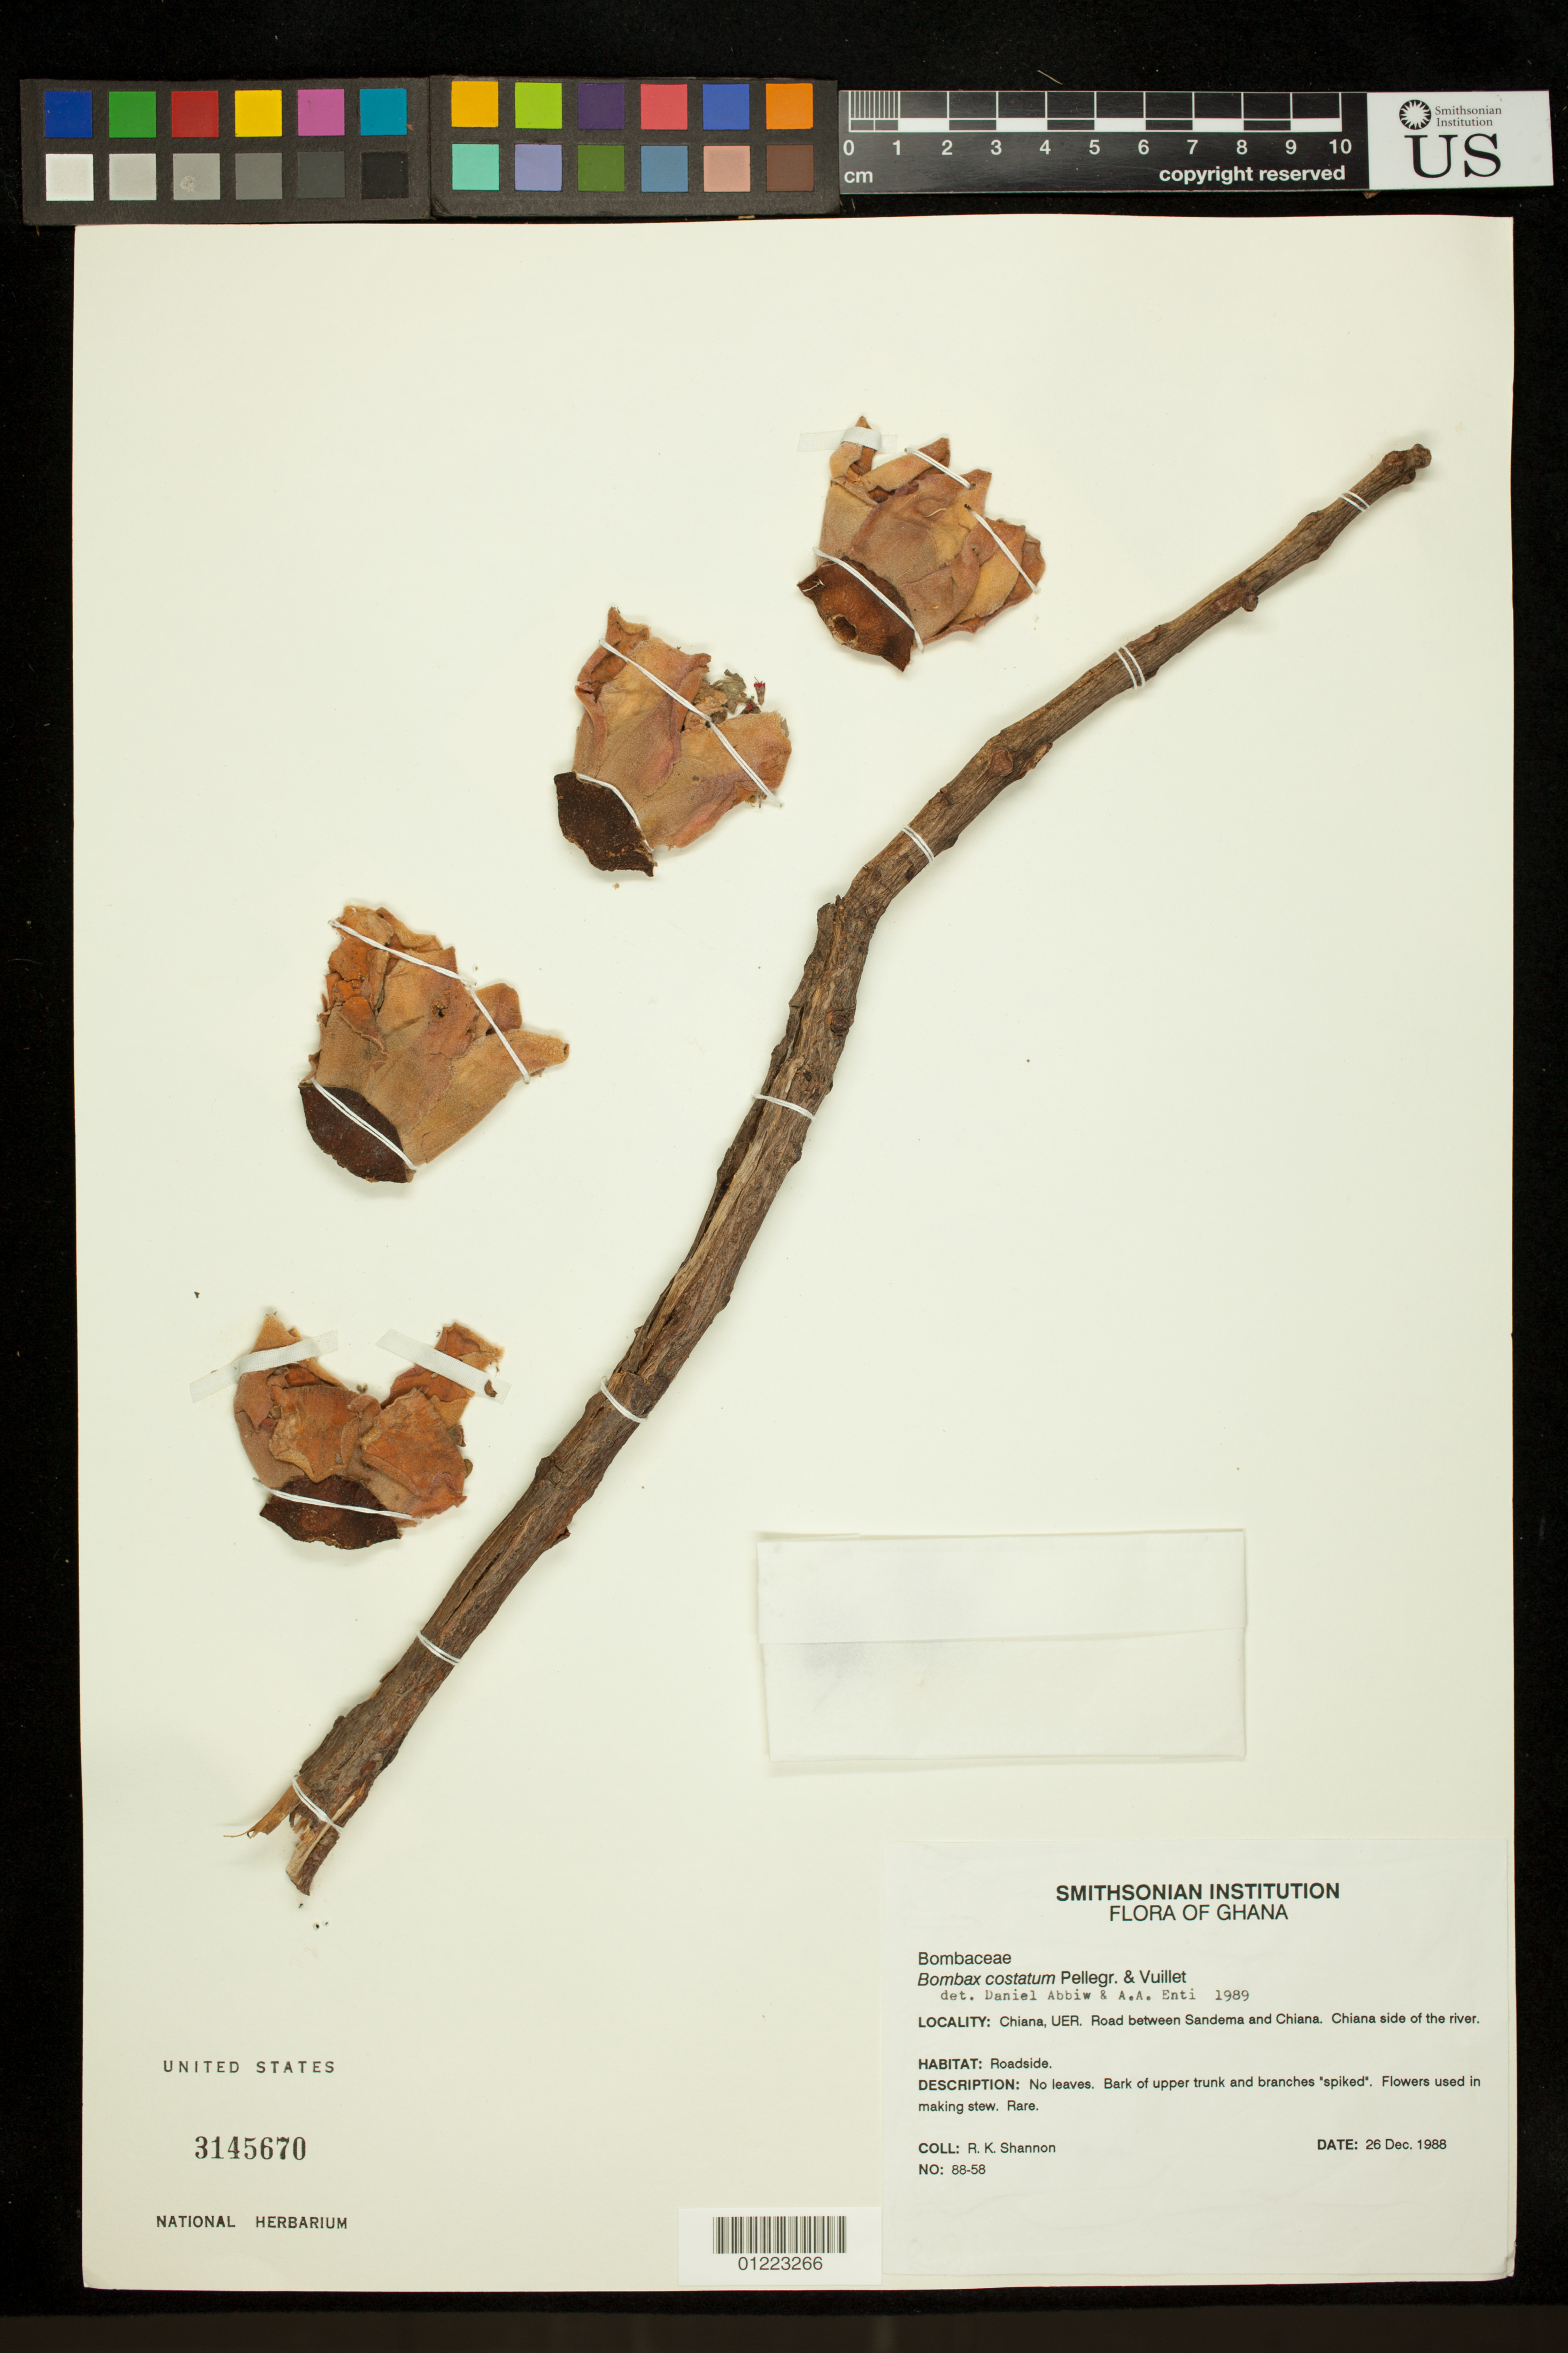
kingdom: Plantae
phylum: Tracheophyta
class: Magnoliopsida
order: Malvales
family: Malvaceae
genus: Bombax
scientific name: Bombax costatum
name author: Pellegr. & Vuillet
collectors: R. Shannon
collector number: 88-58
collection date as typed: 12/26/1988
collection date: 1988-12-26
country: Ghana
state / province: Upper East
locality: Chiana, UER. Road between Sandema and Chiana. Chiana side of the river.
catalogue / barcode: US 3145670